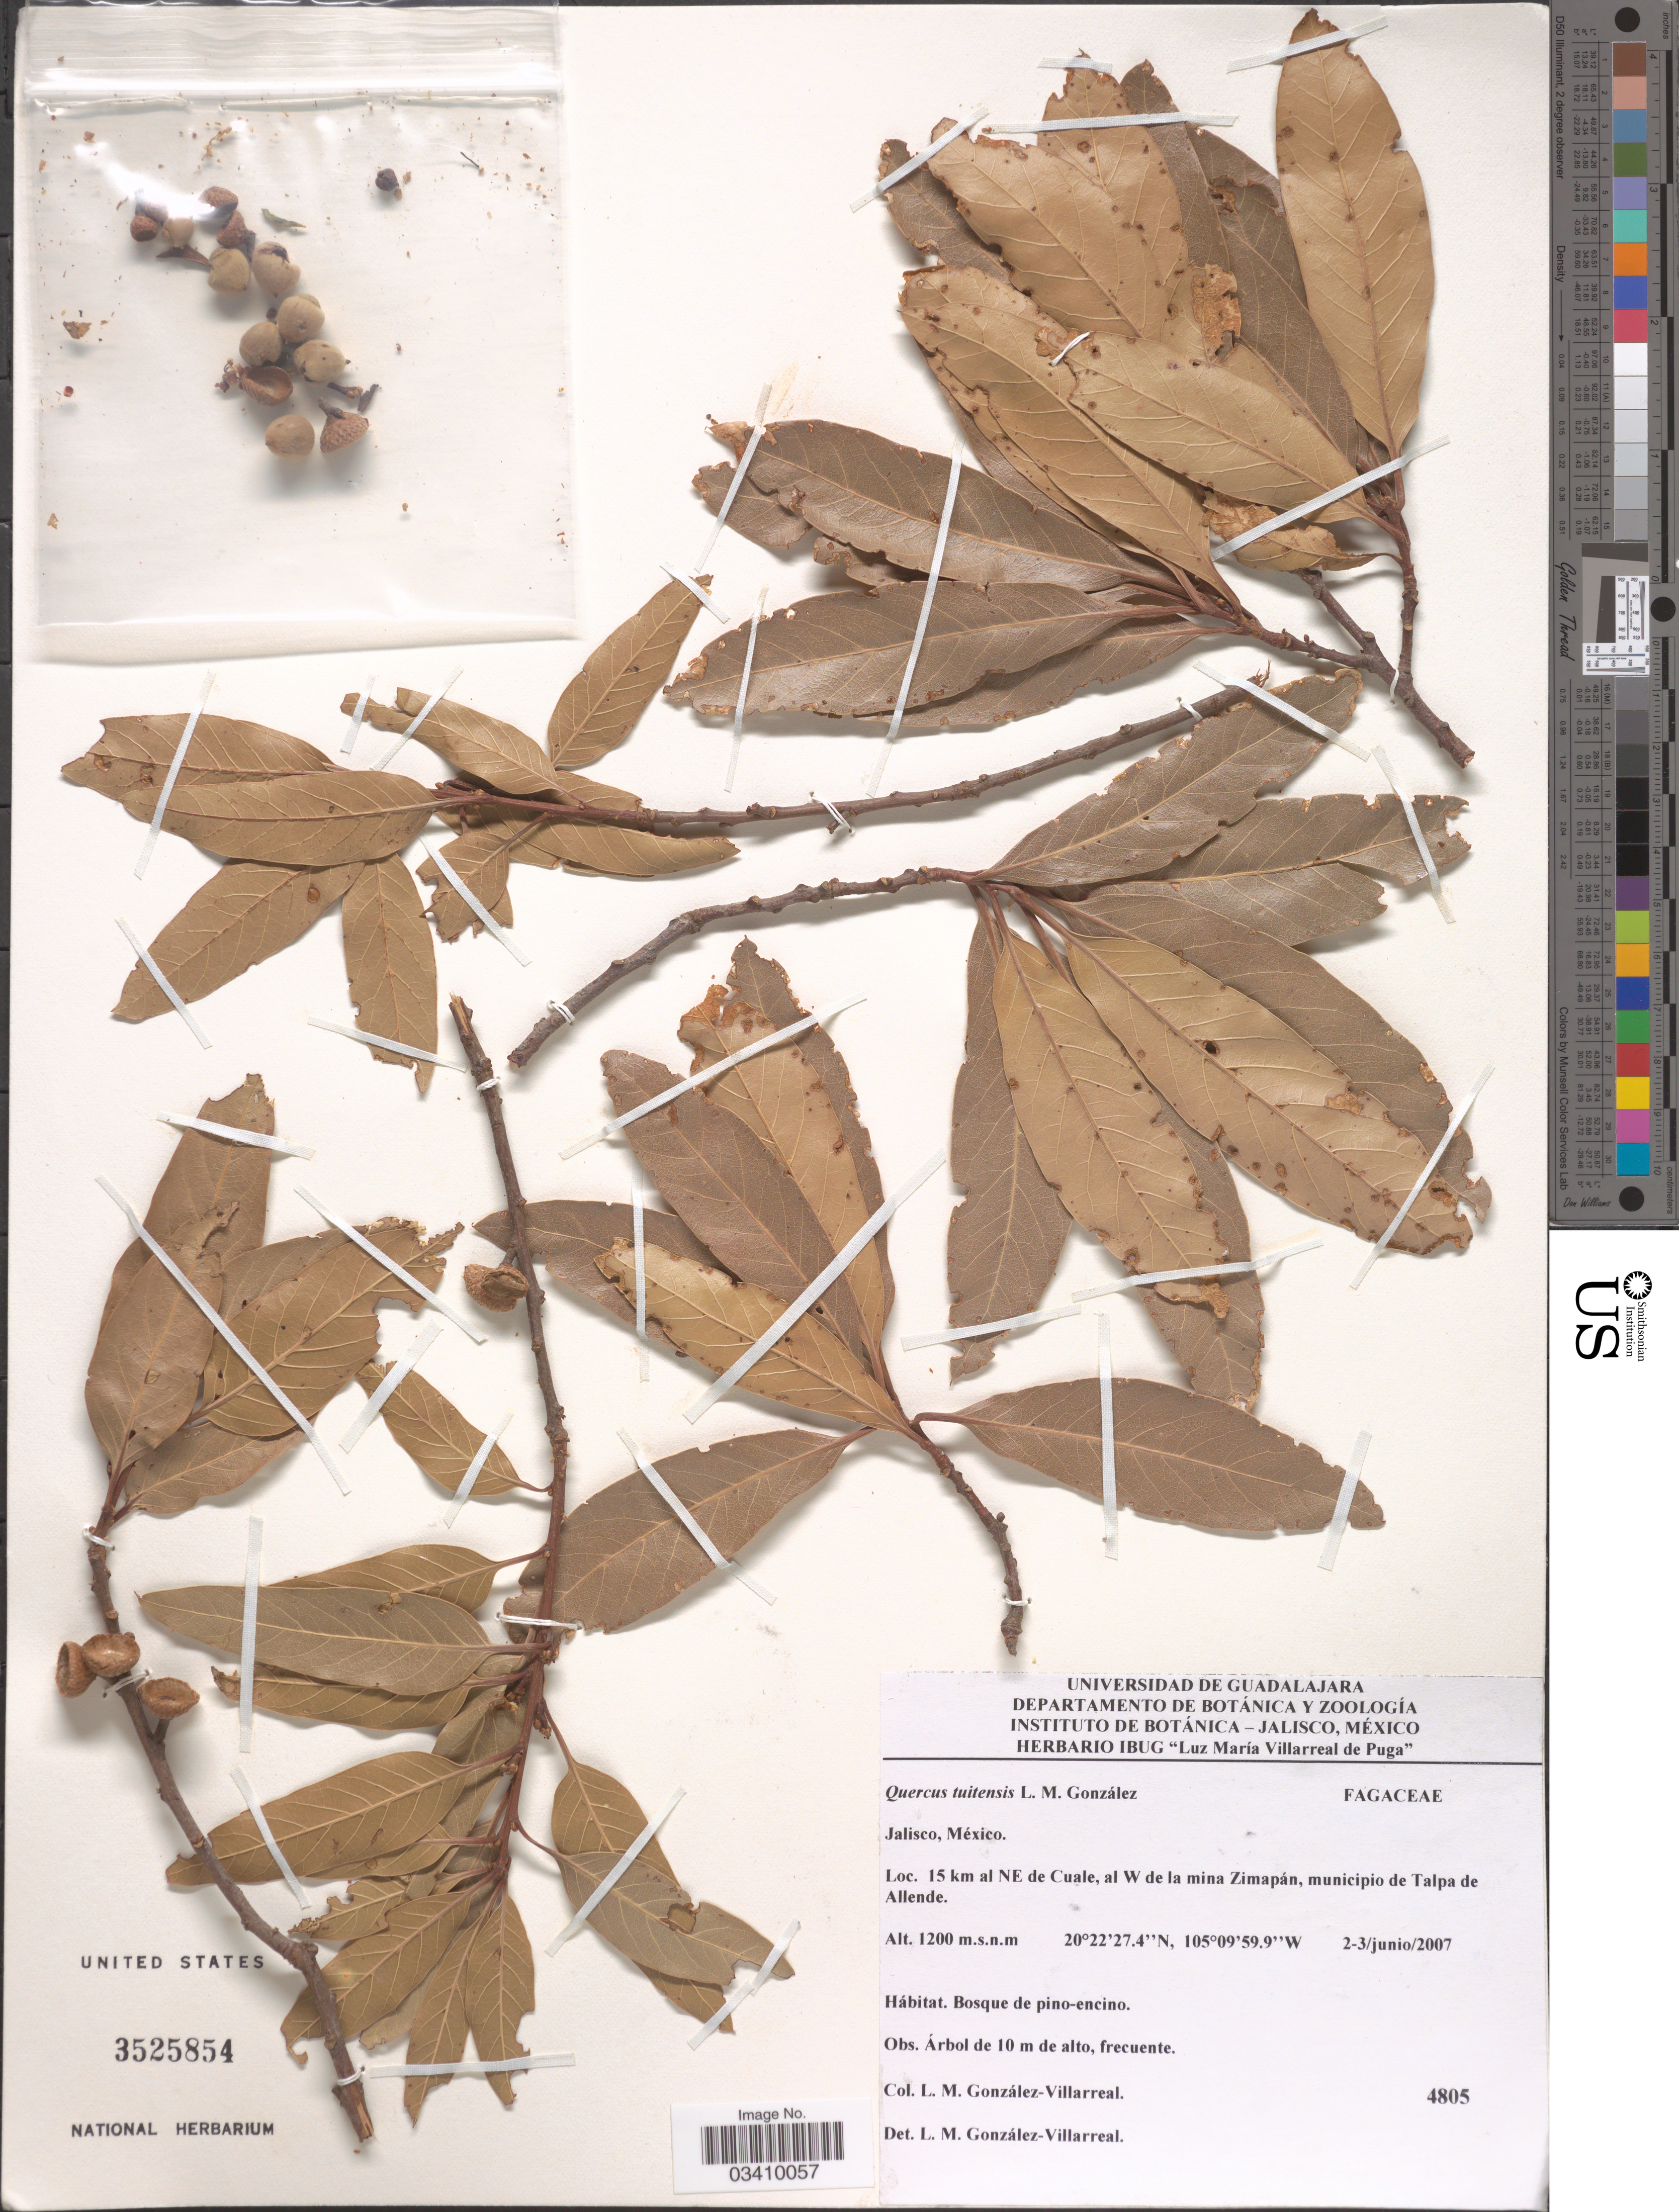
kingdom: Plantae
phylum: Tracheophyta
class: Magnoliopsida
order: Fagales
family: Fagaceae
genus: Quercus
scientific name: Quercus tuitensis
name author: González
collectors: L. M. González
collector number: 4805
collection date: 2007-06-02/2007-06-03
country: Mexico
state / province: Jalisco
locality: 15 km al NE de Cuale, al W de la mina Zimapán, municipio de Talpa de Allende.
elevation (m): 1200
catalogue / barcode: US 3525854